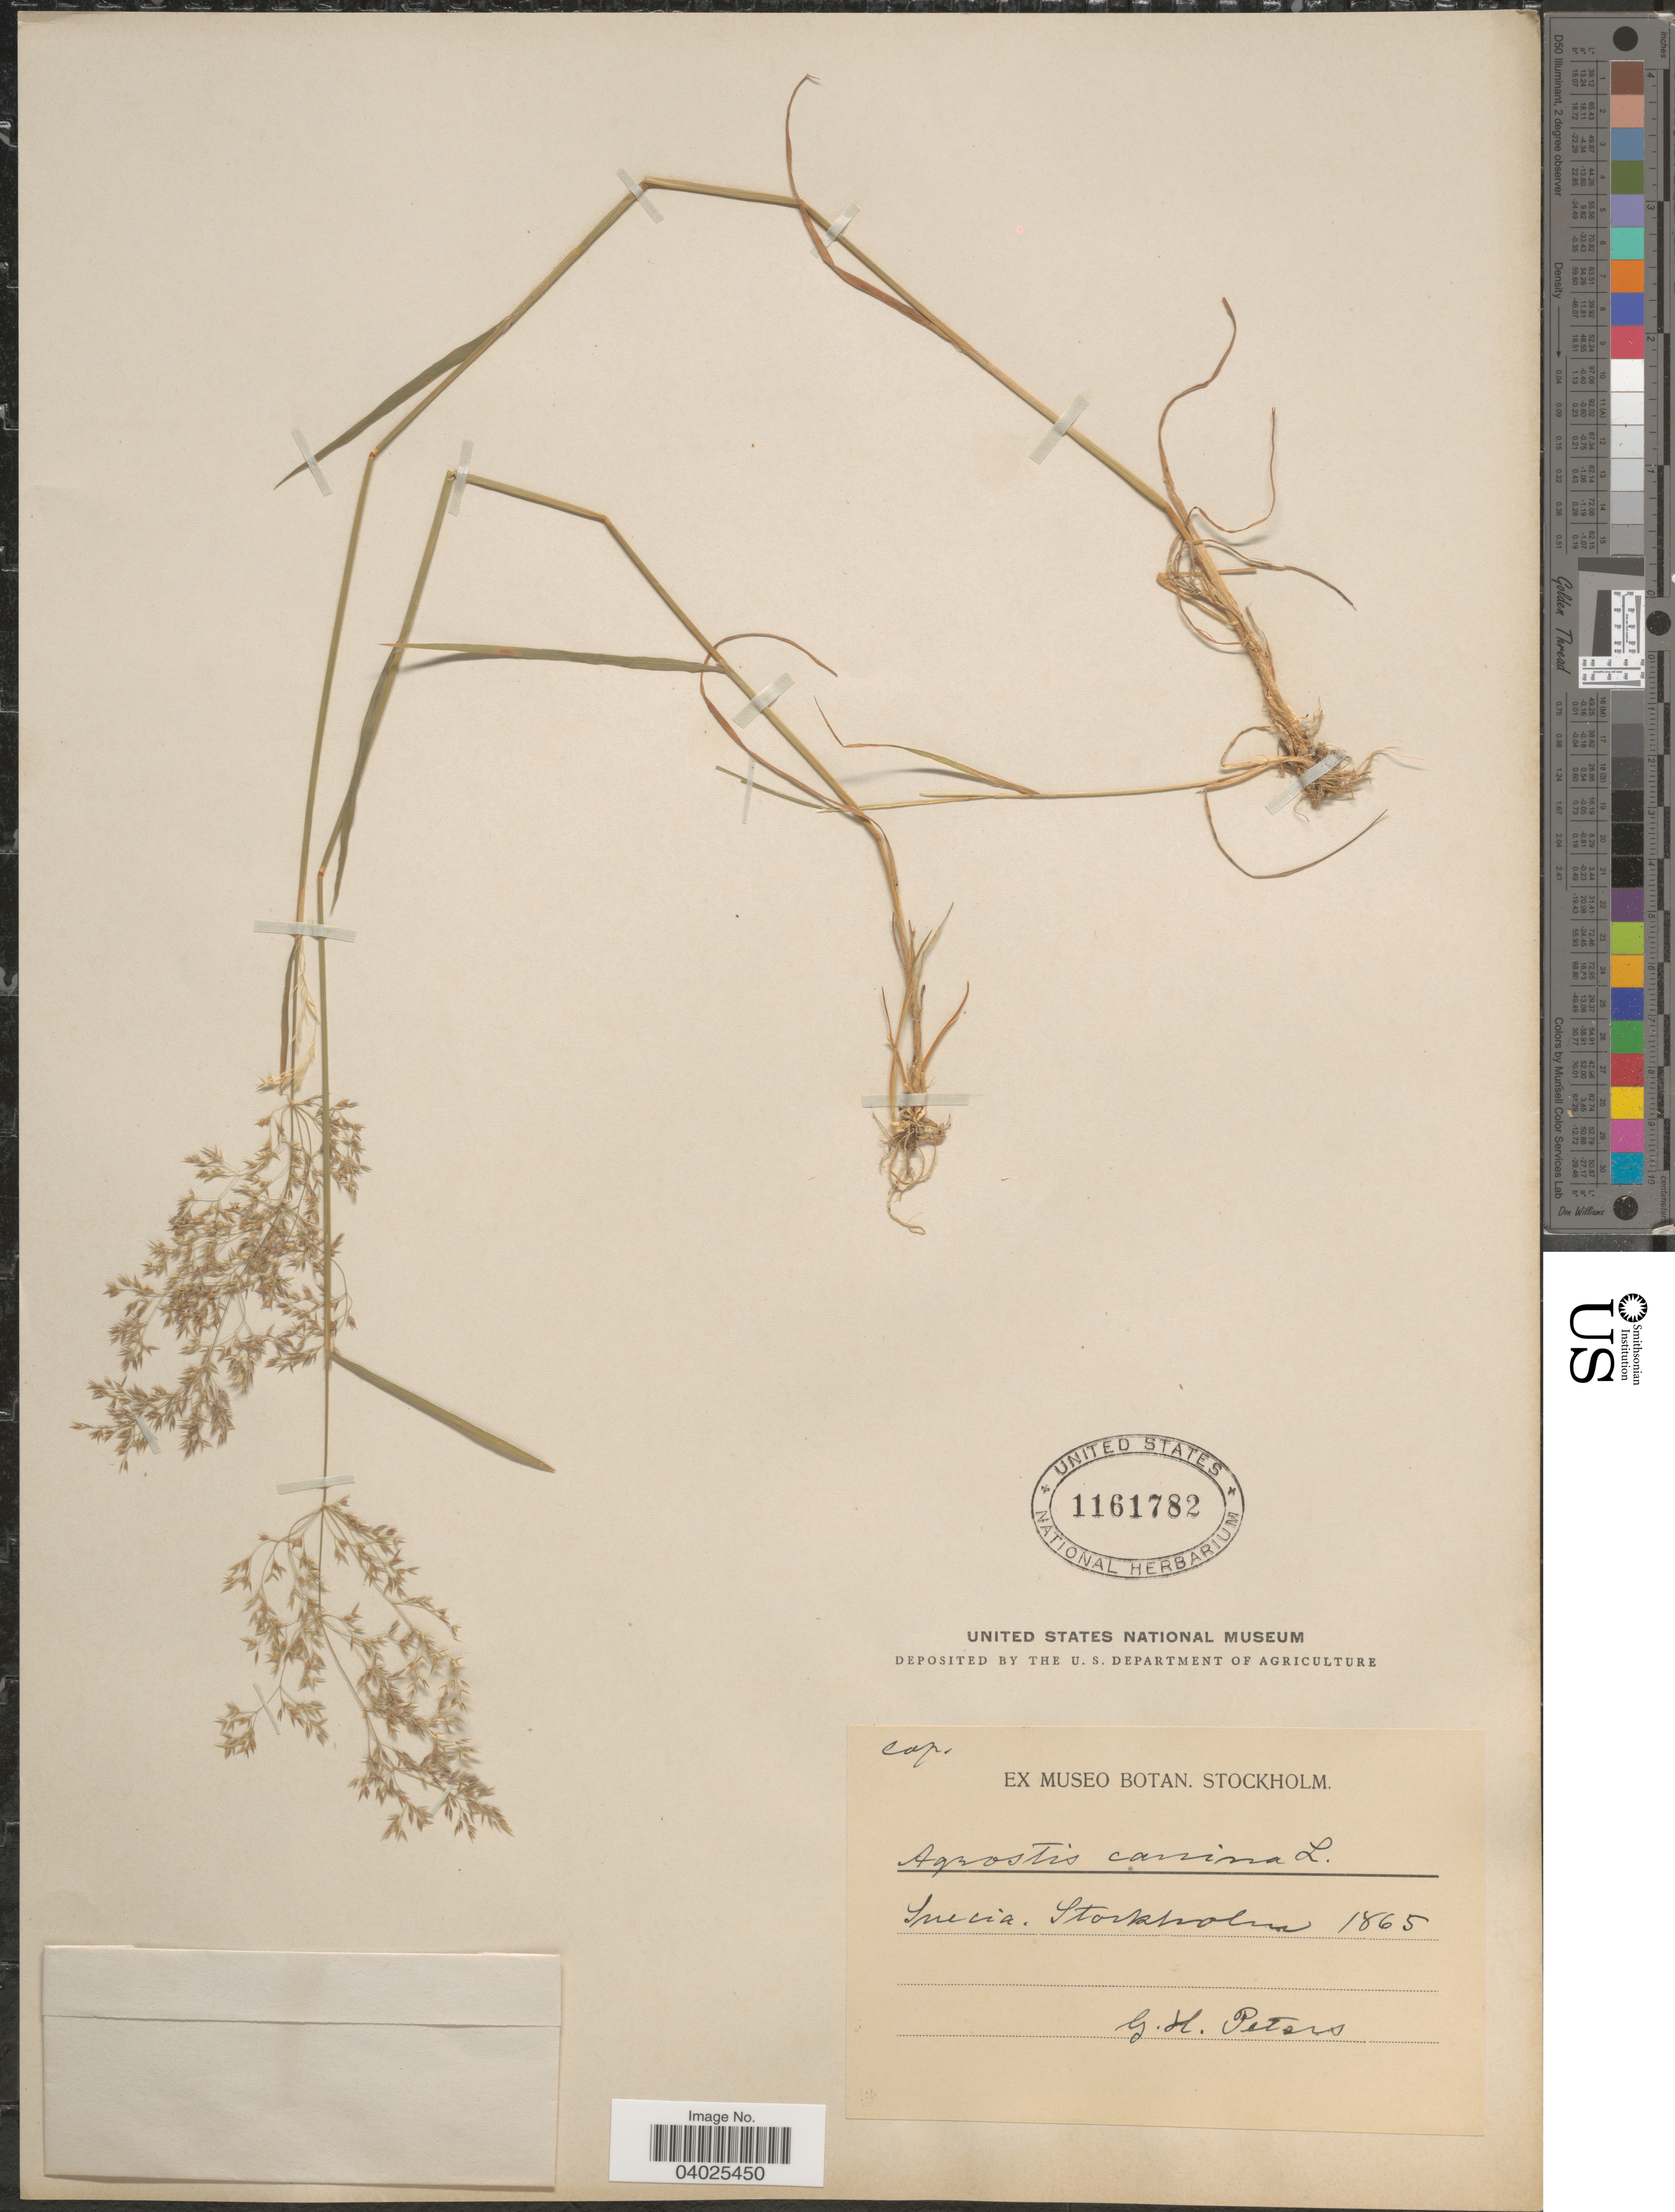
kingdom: Plantae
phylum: Tracheophyta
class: Liliopsida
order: Poales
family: Poaceae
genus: Agrostis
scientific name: Agrostis canina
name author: L.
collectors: G. Peters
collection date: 1865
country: Sweden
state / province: Stockholm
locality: Suecia. Stockholm.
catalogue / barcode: US 1161782